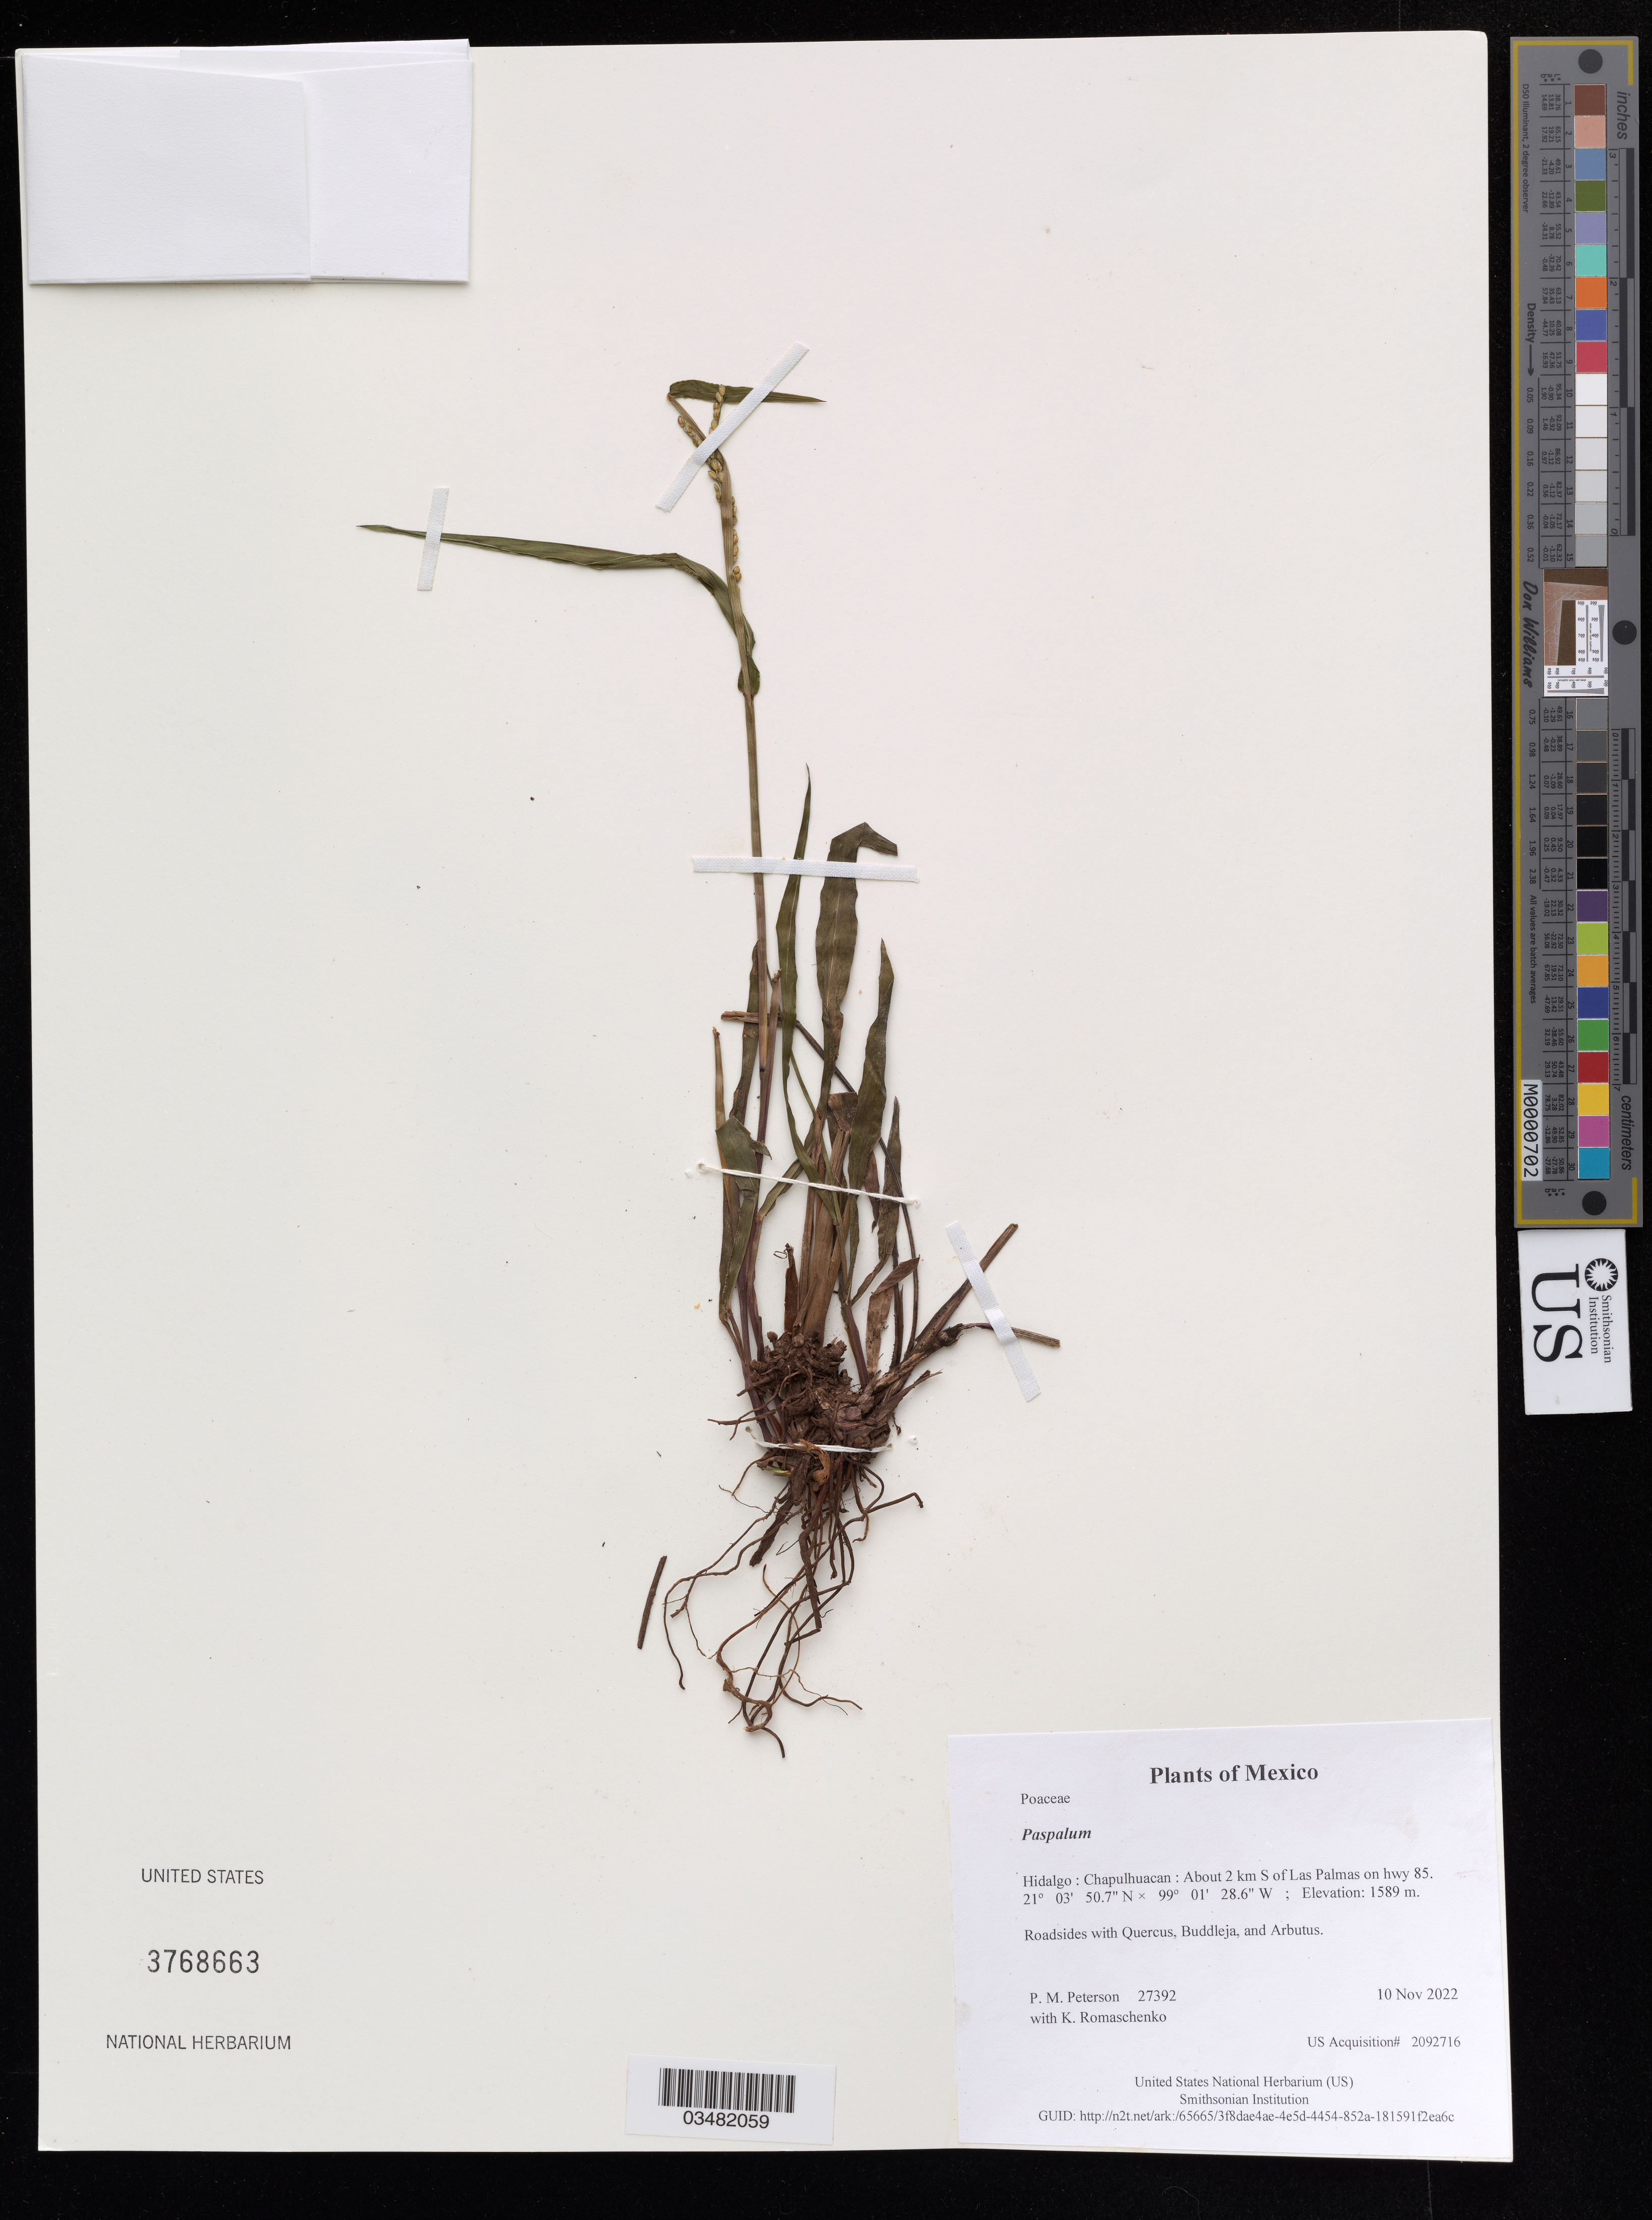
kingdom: Plantae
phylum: Tracheophyta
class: Liliopsida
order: Poales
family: Poaceae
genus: Paspalum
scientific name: Paspalum sp.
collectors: P. M. Peterson & K. Romaschenko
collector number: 27392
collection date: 2022-11-10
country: México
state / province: Hidalgo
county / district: Chapulhuacan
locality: About 2 km S of Las Palmas on hwy 85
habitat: Roadsides with Quercus, Buddleja, and Arbutus.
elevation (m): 1589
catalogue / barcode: US 3768663